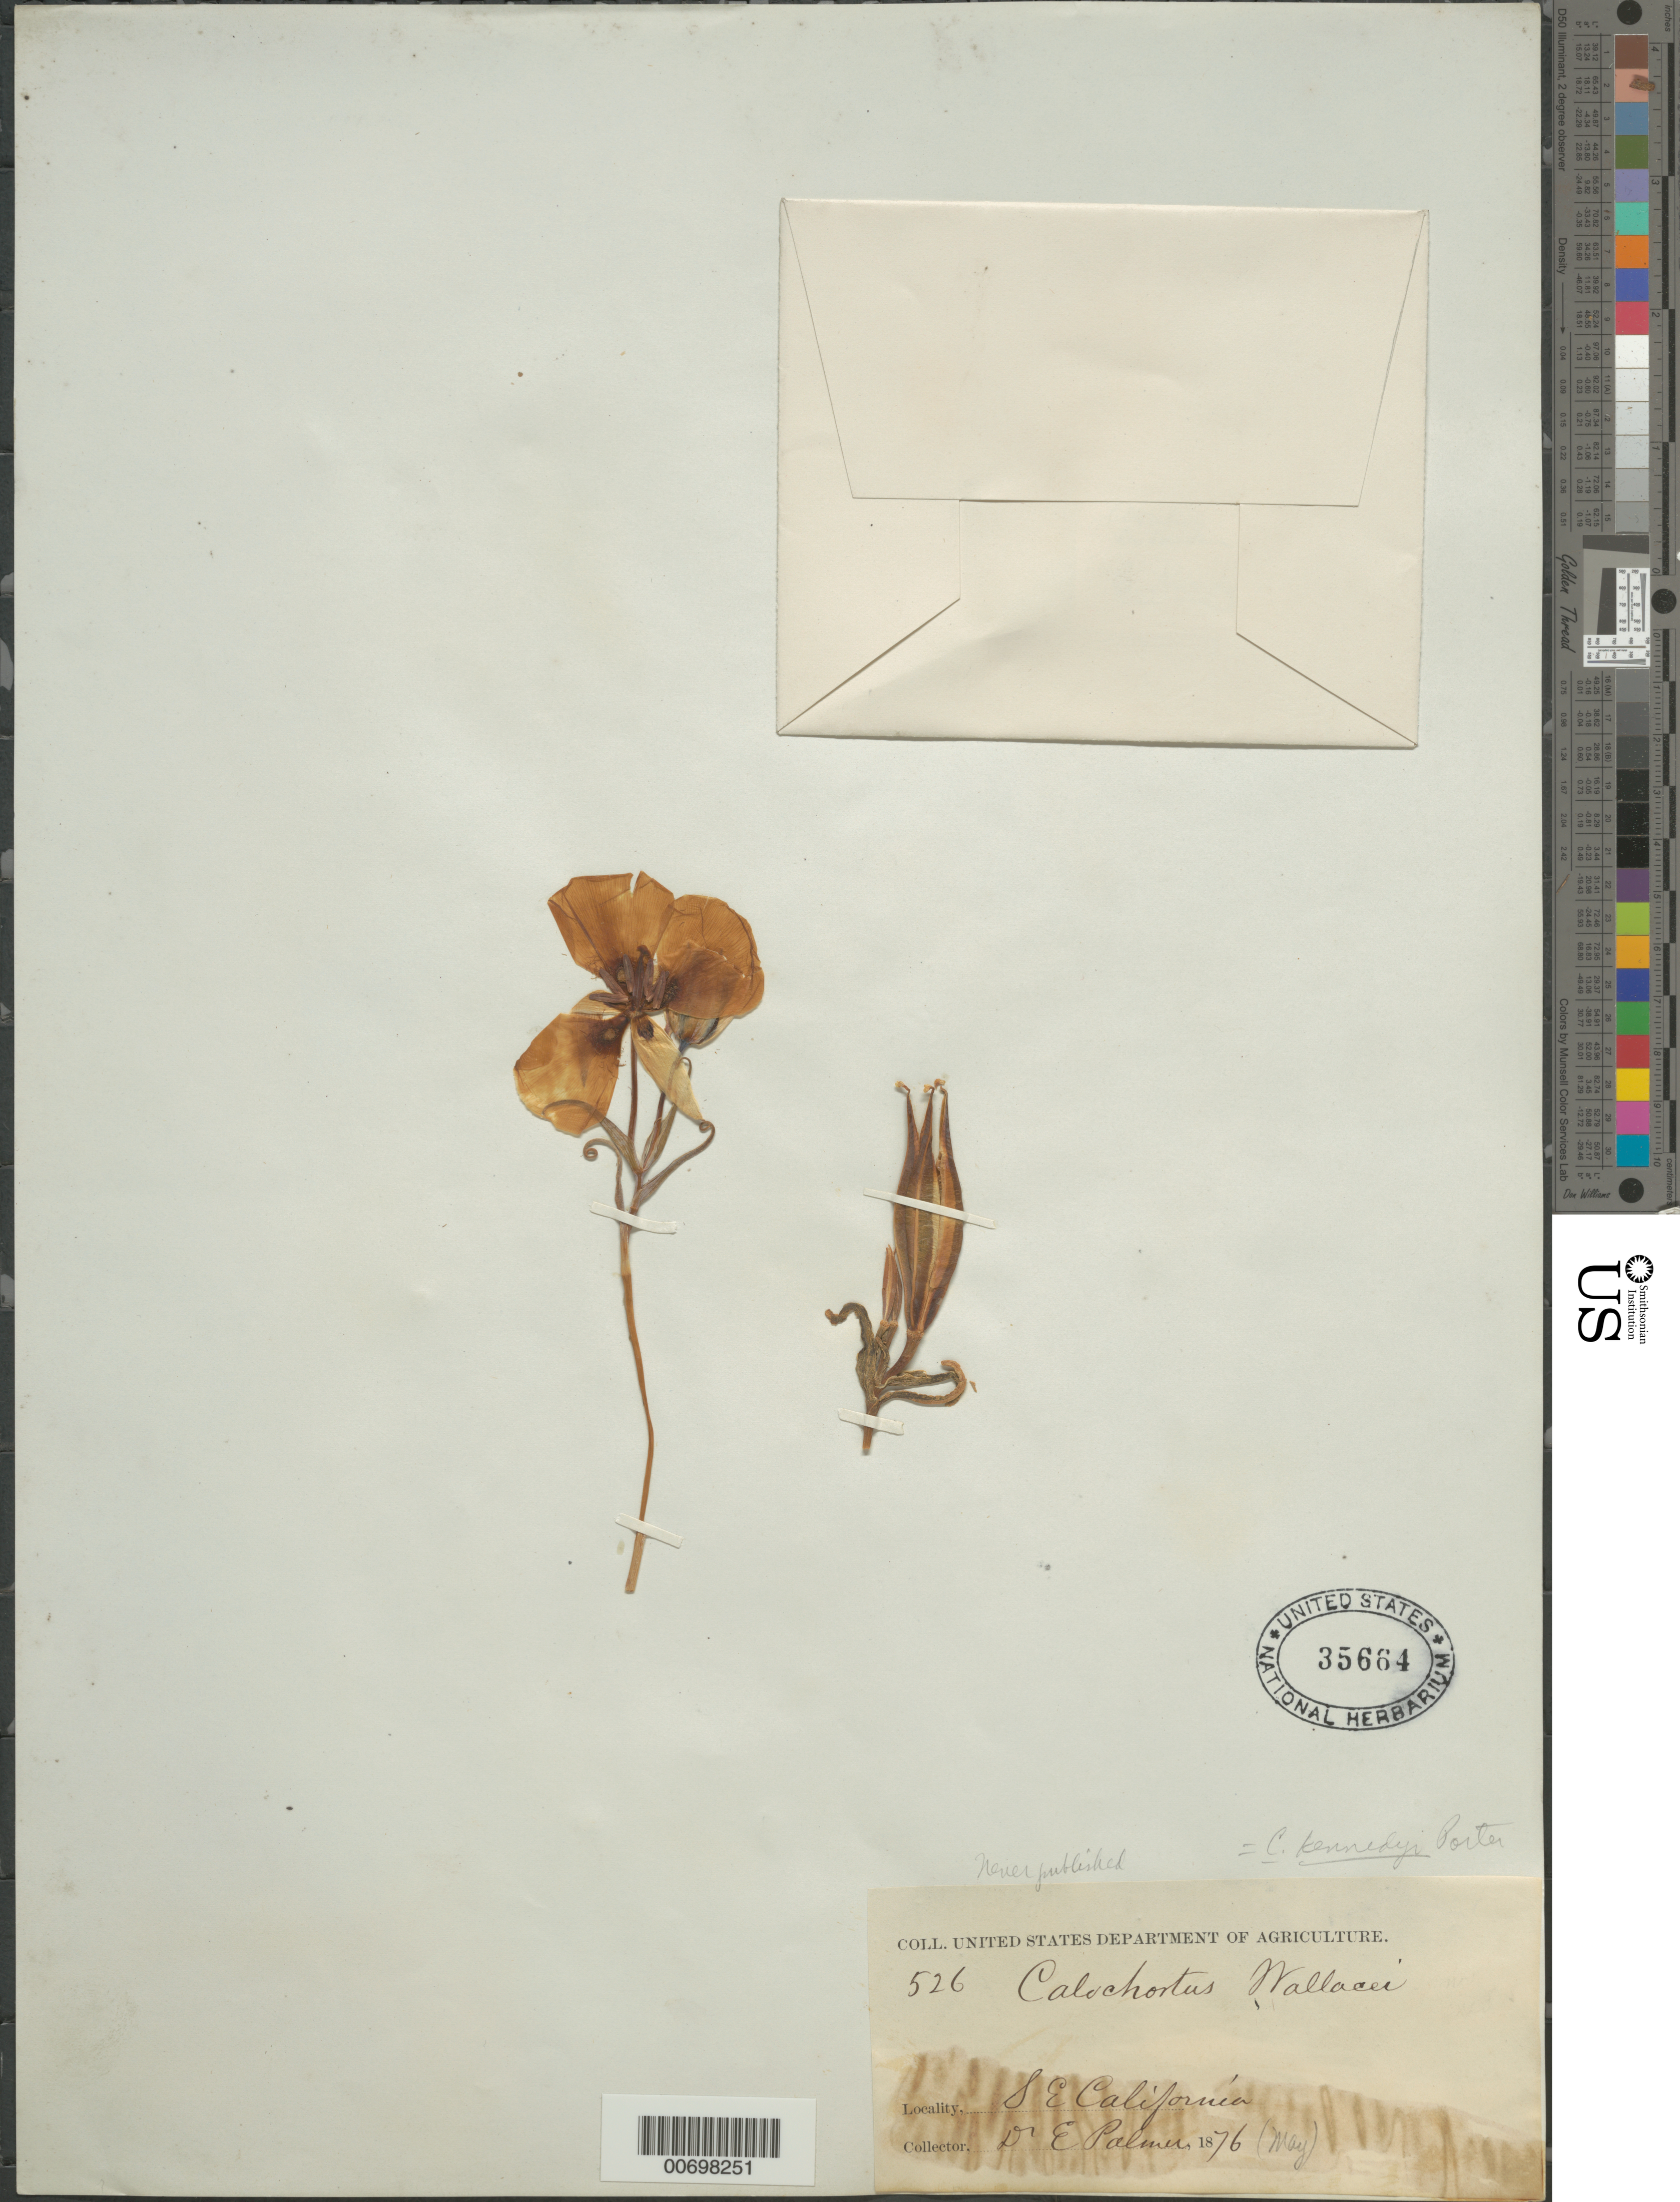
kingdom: Plantae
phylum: Tracheophyta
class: Liliopsida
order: Liliales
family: Liliaceae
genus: Calochortus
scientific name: Calochortus kennedyi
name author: Porter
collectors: D. E. Palmer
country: United States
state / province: California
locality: SE.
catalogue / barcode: US 35664